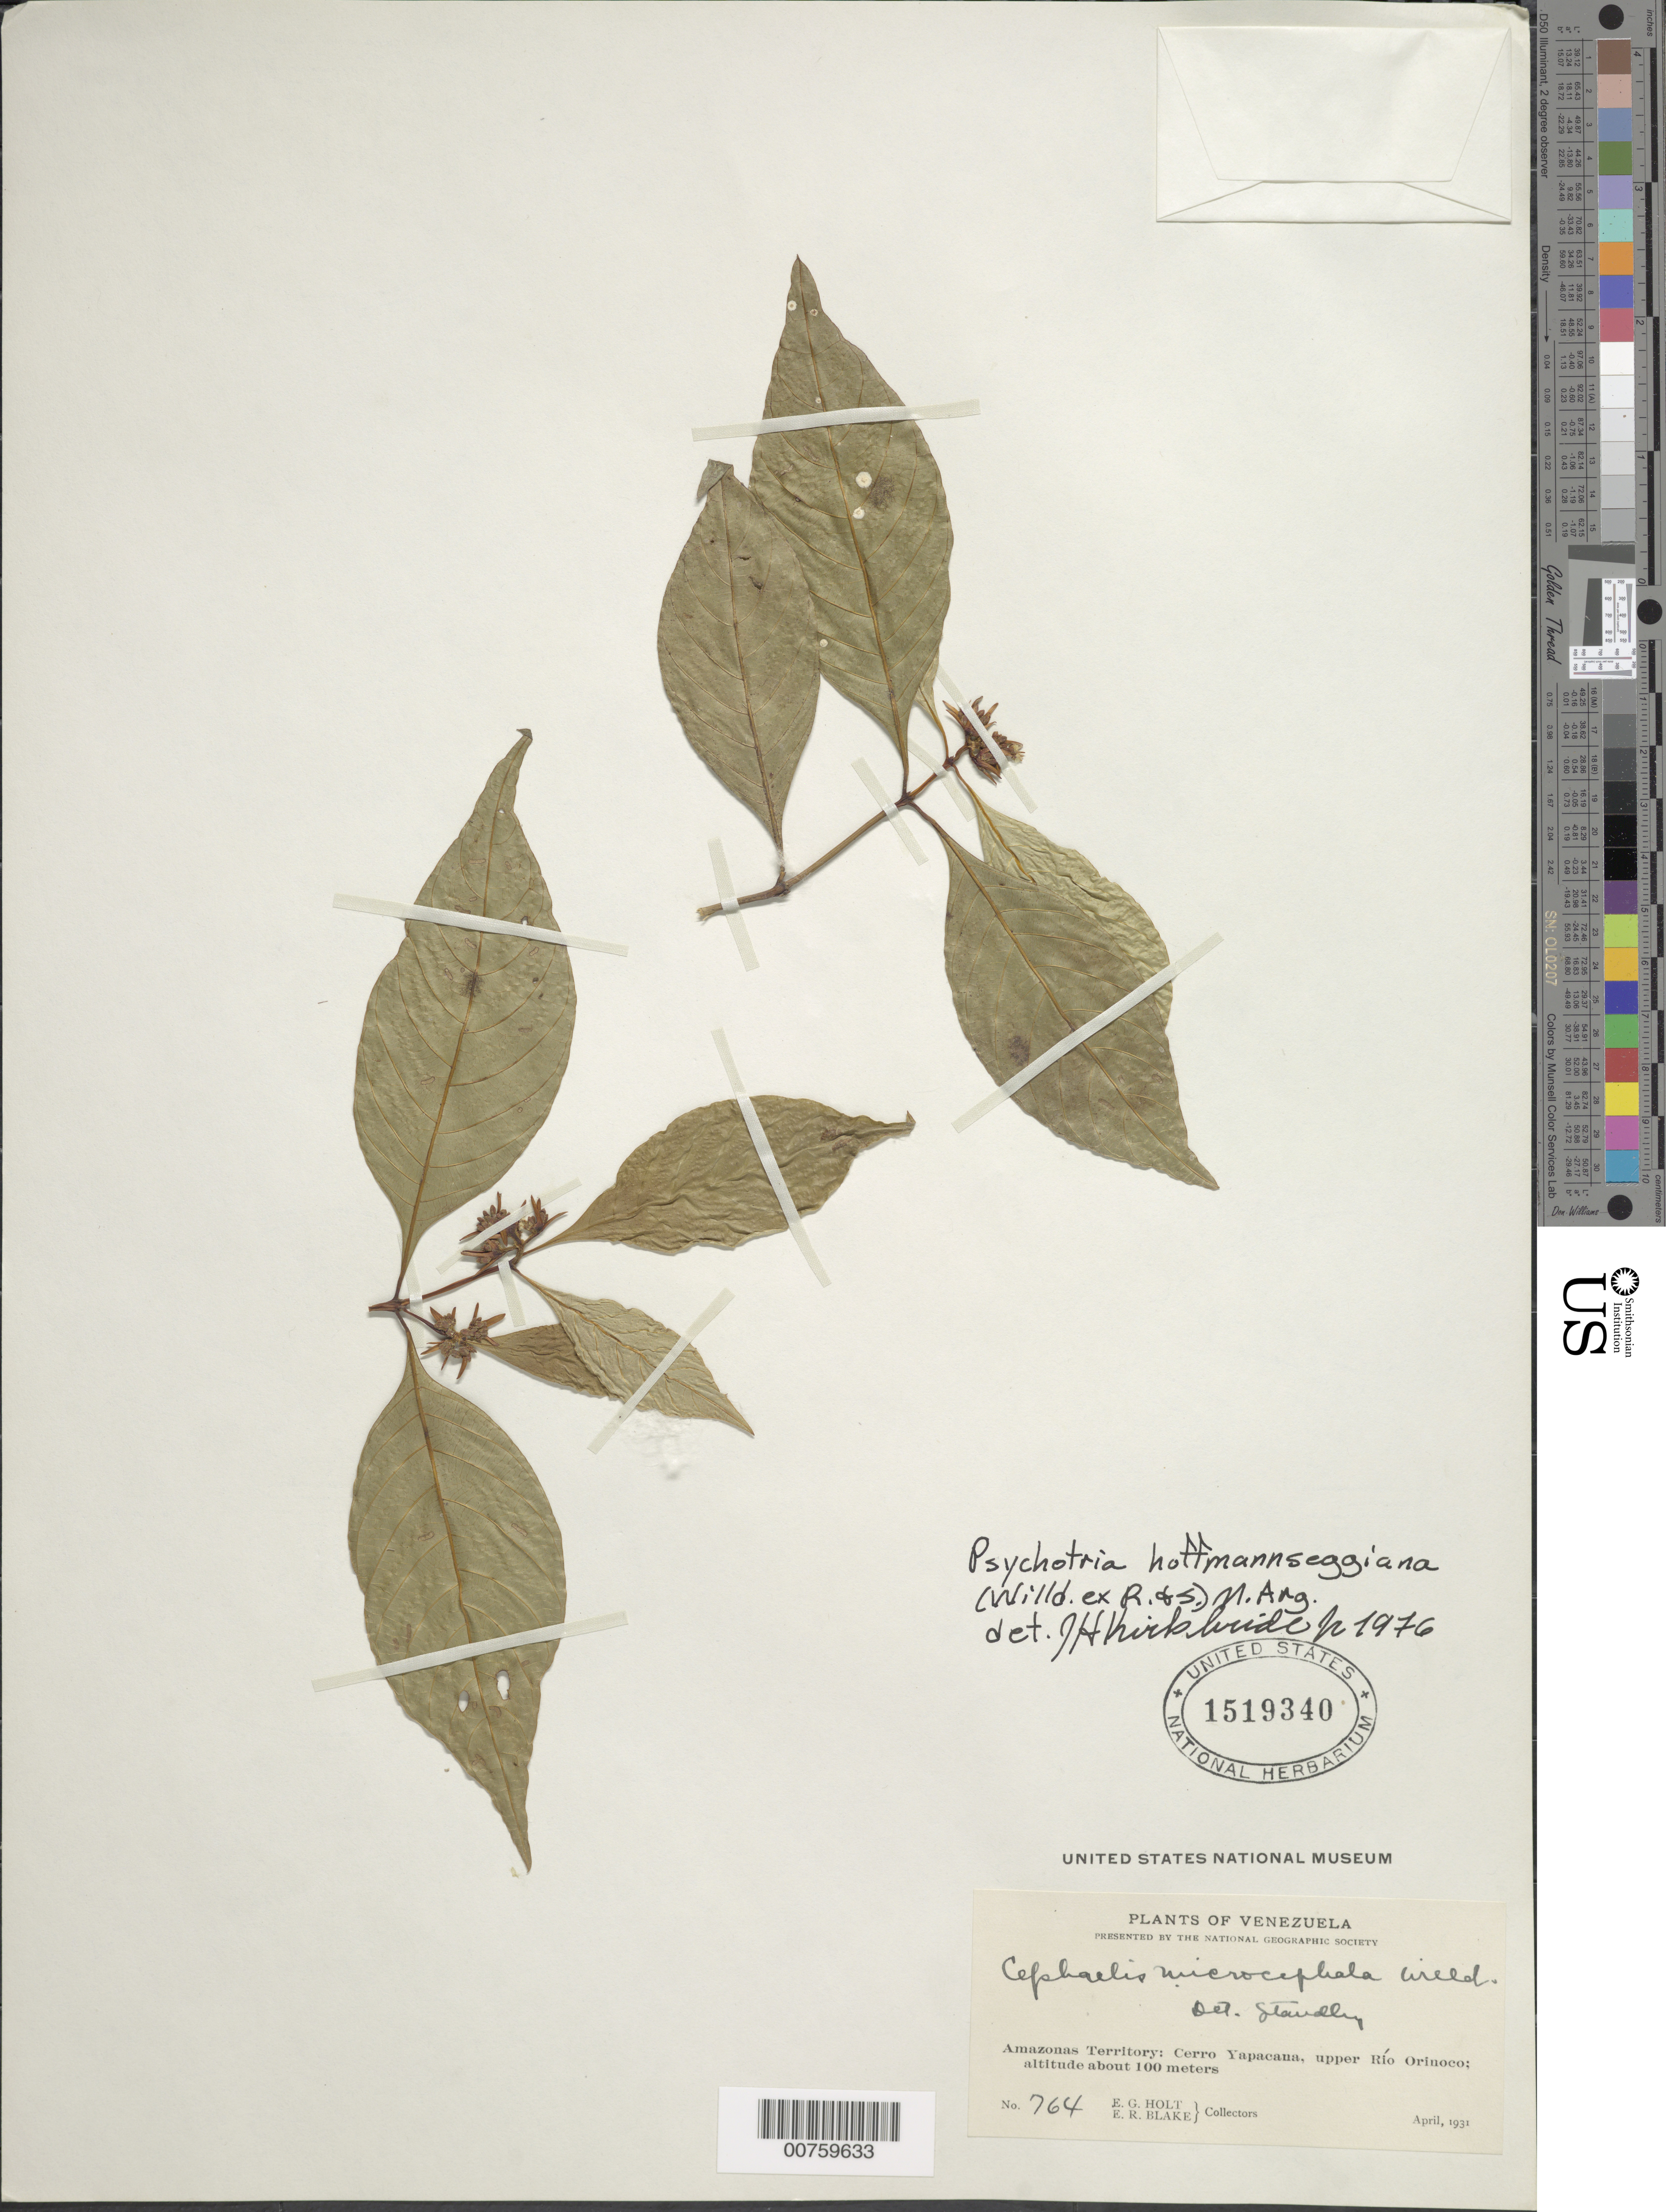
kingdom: Plantae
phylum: Tracheophyta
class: Magnoliopsida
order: Gentianales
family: Rubiaceae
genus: Psychotria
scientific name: Psychotria hoffmannseggiana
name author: (Willd. ex Roem. & Schult.) Müll. Arg.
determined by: Kirkbride, J. H.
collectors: E. Holt & E. R. Blake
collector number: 764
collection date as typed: Apr-31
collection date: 1931-04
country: Venezuela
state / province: Amazonas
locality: Cerro Yapacána, upper Río Orinoco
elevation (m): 100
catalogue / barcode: US 1519340